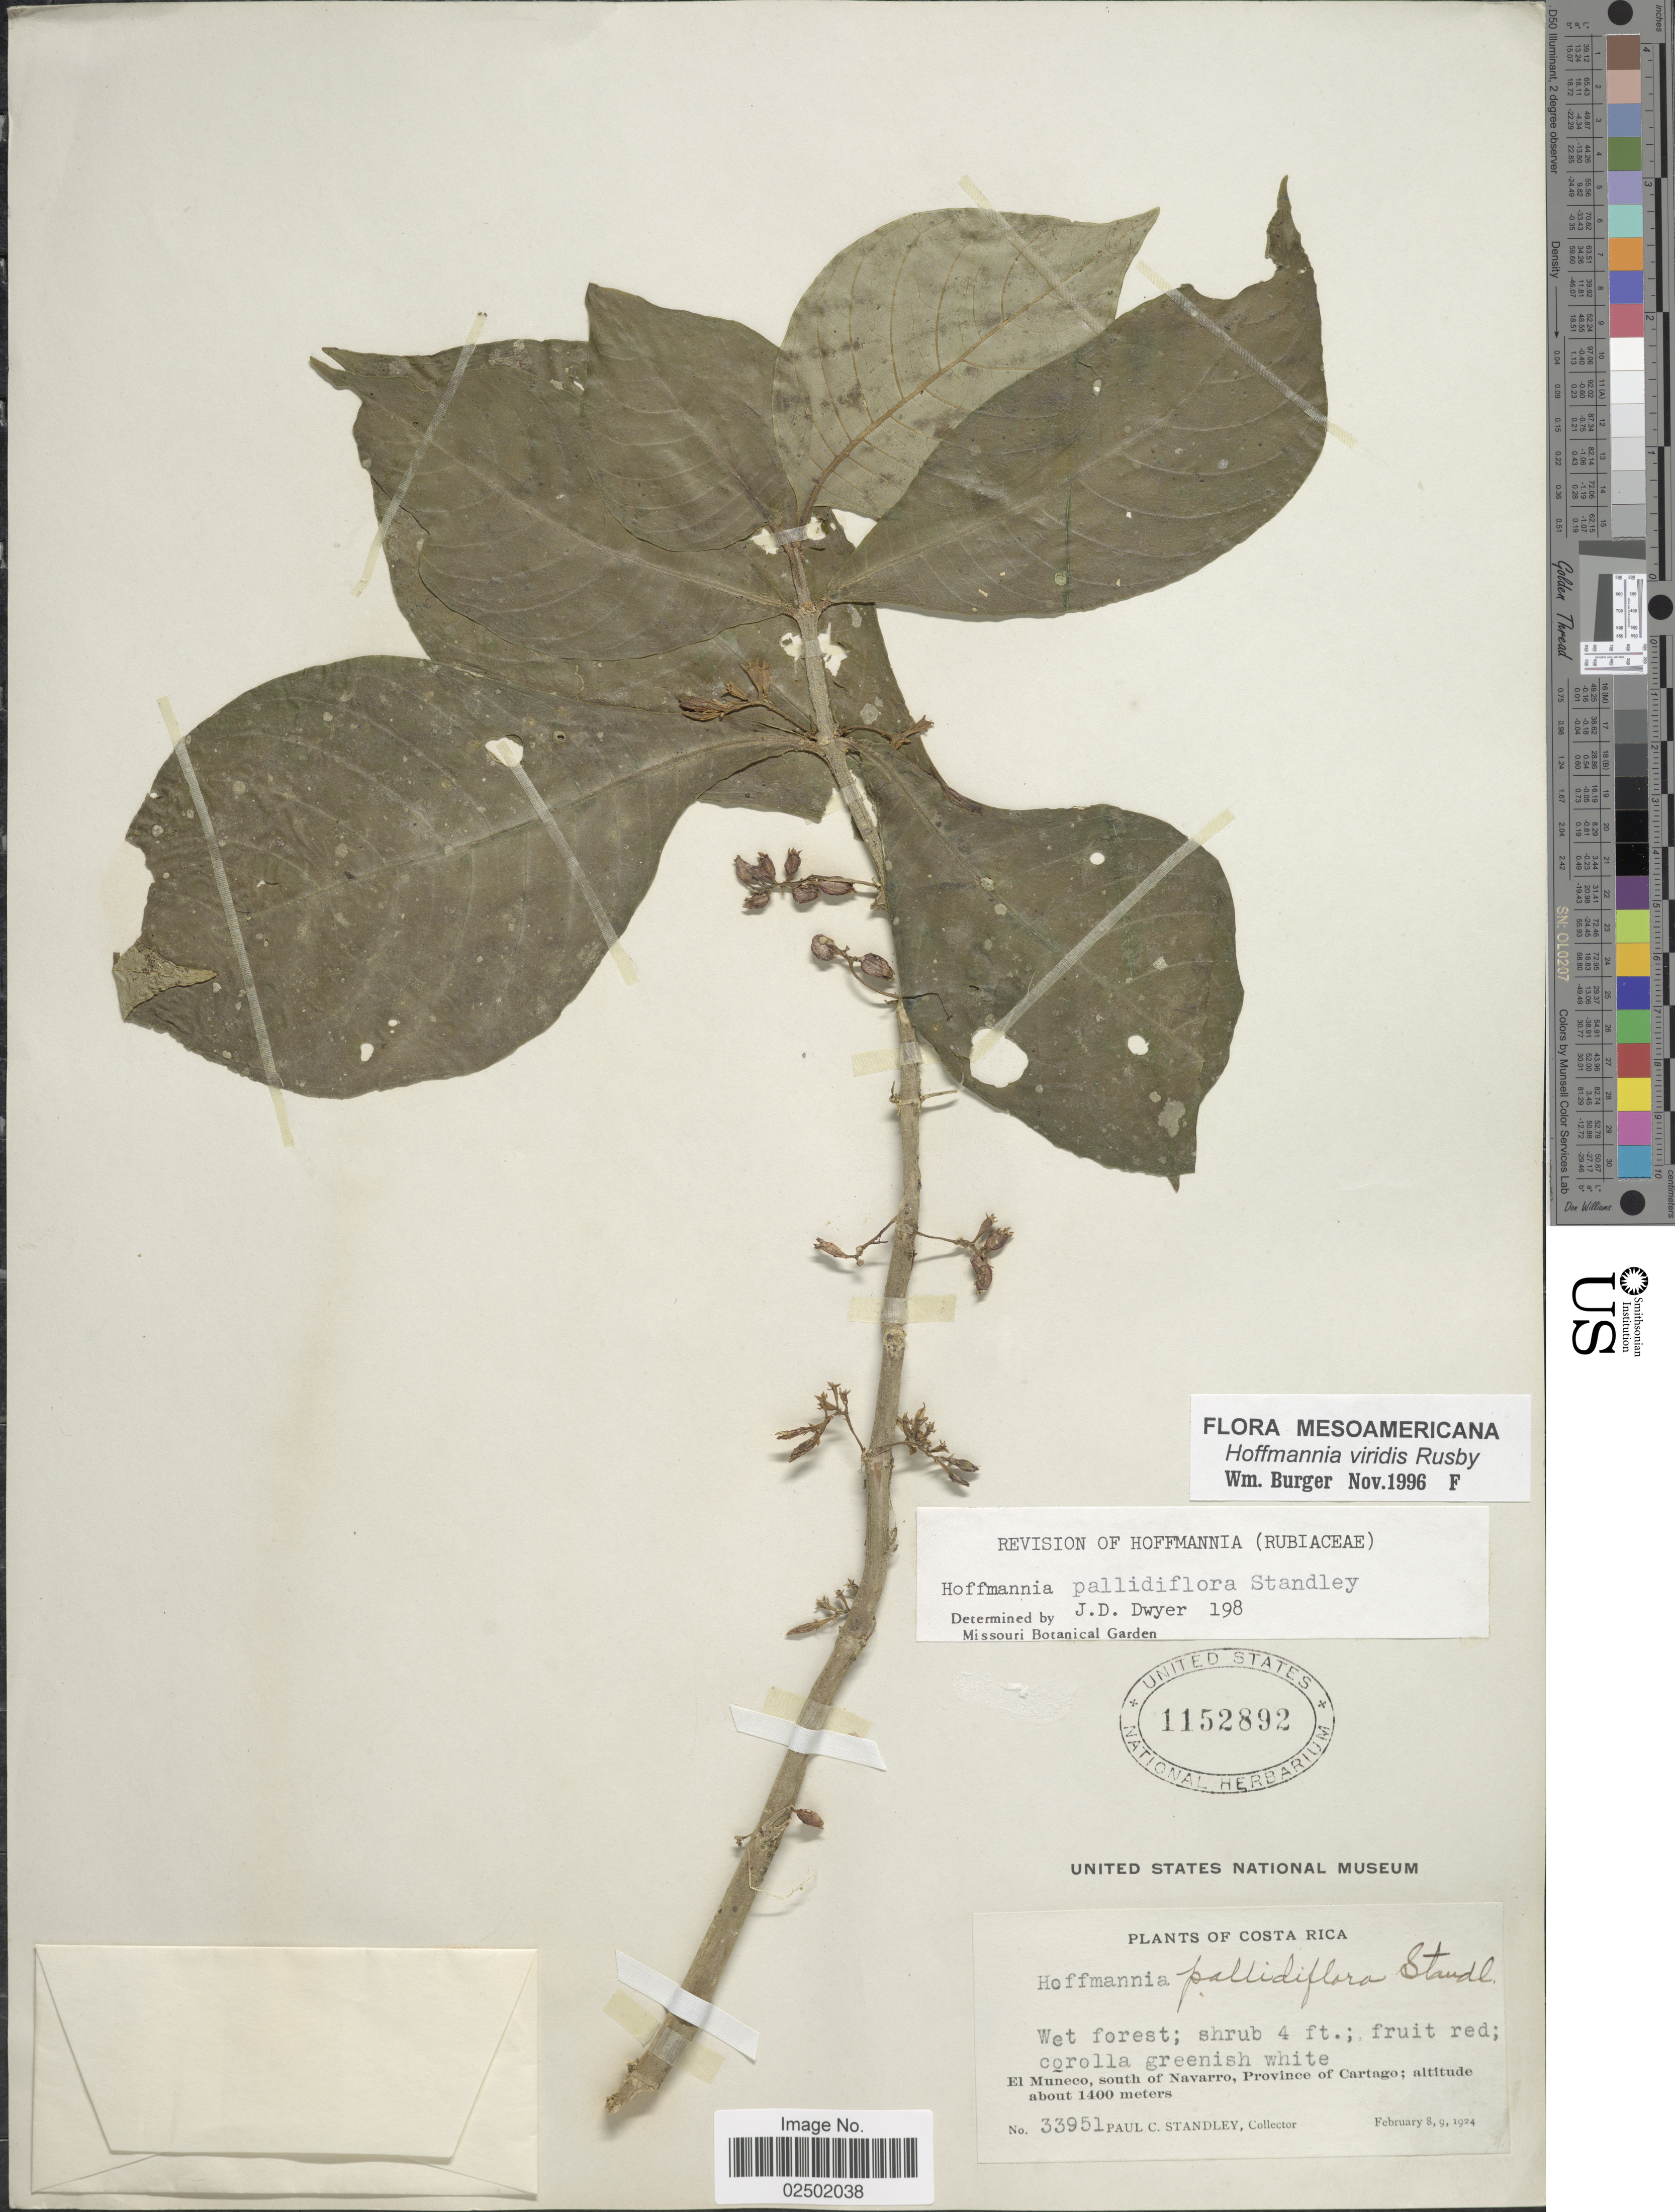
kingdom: Plantae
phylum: Tracheophyta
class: Magnoliopsida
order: Gentianales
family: Rubiaceae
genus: Hoffmannia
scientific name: Hoffmannia viridis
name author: Rusby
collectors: P. C. Standley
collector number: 33951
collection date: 1924-02-08/1924-02-09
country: Costa Rica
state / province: Cartago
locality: El Muneco, south of Navarro,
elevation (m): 1400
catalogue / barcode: US 1152892